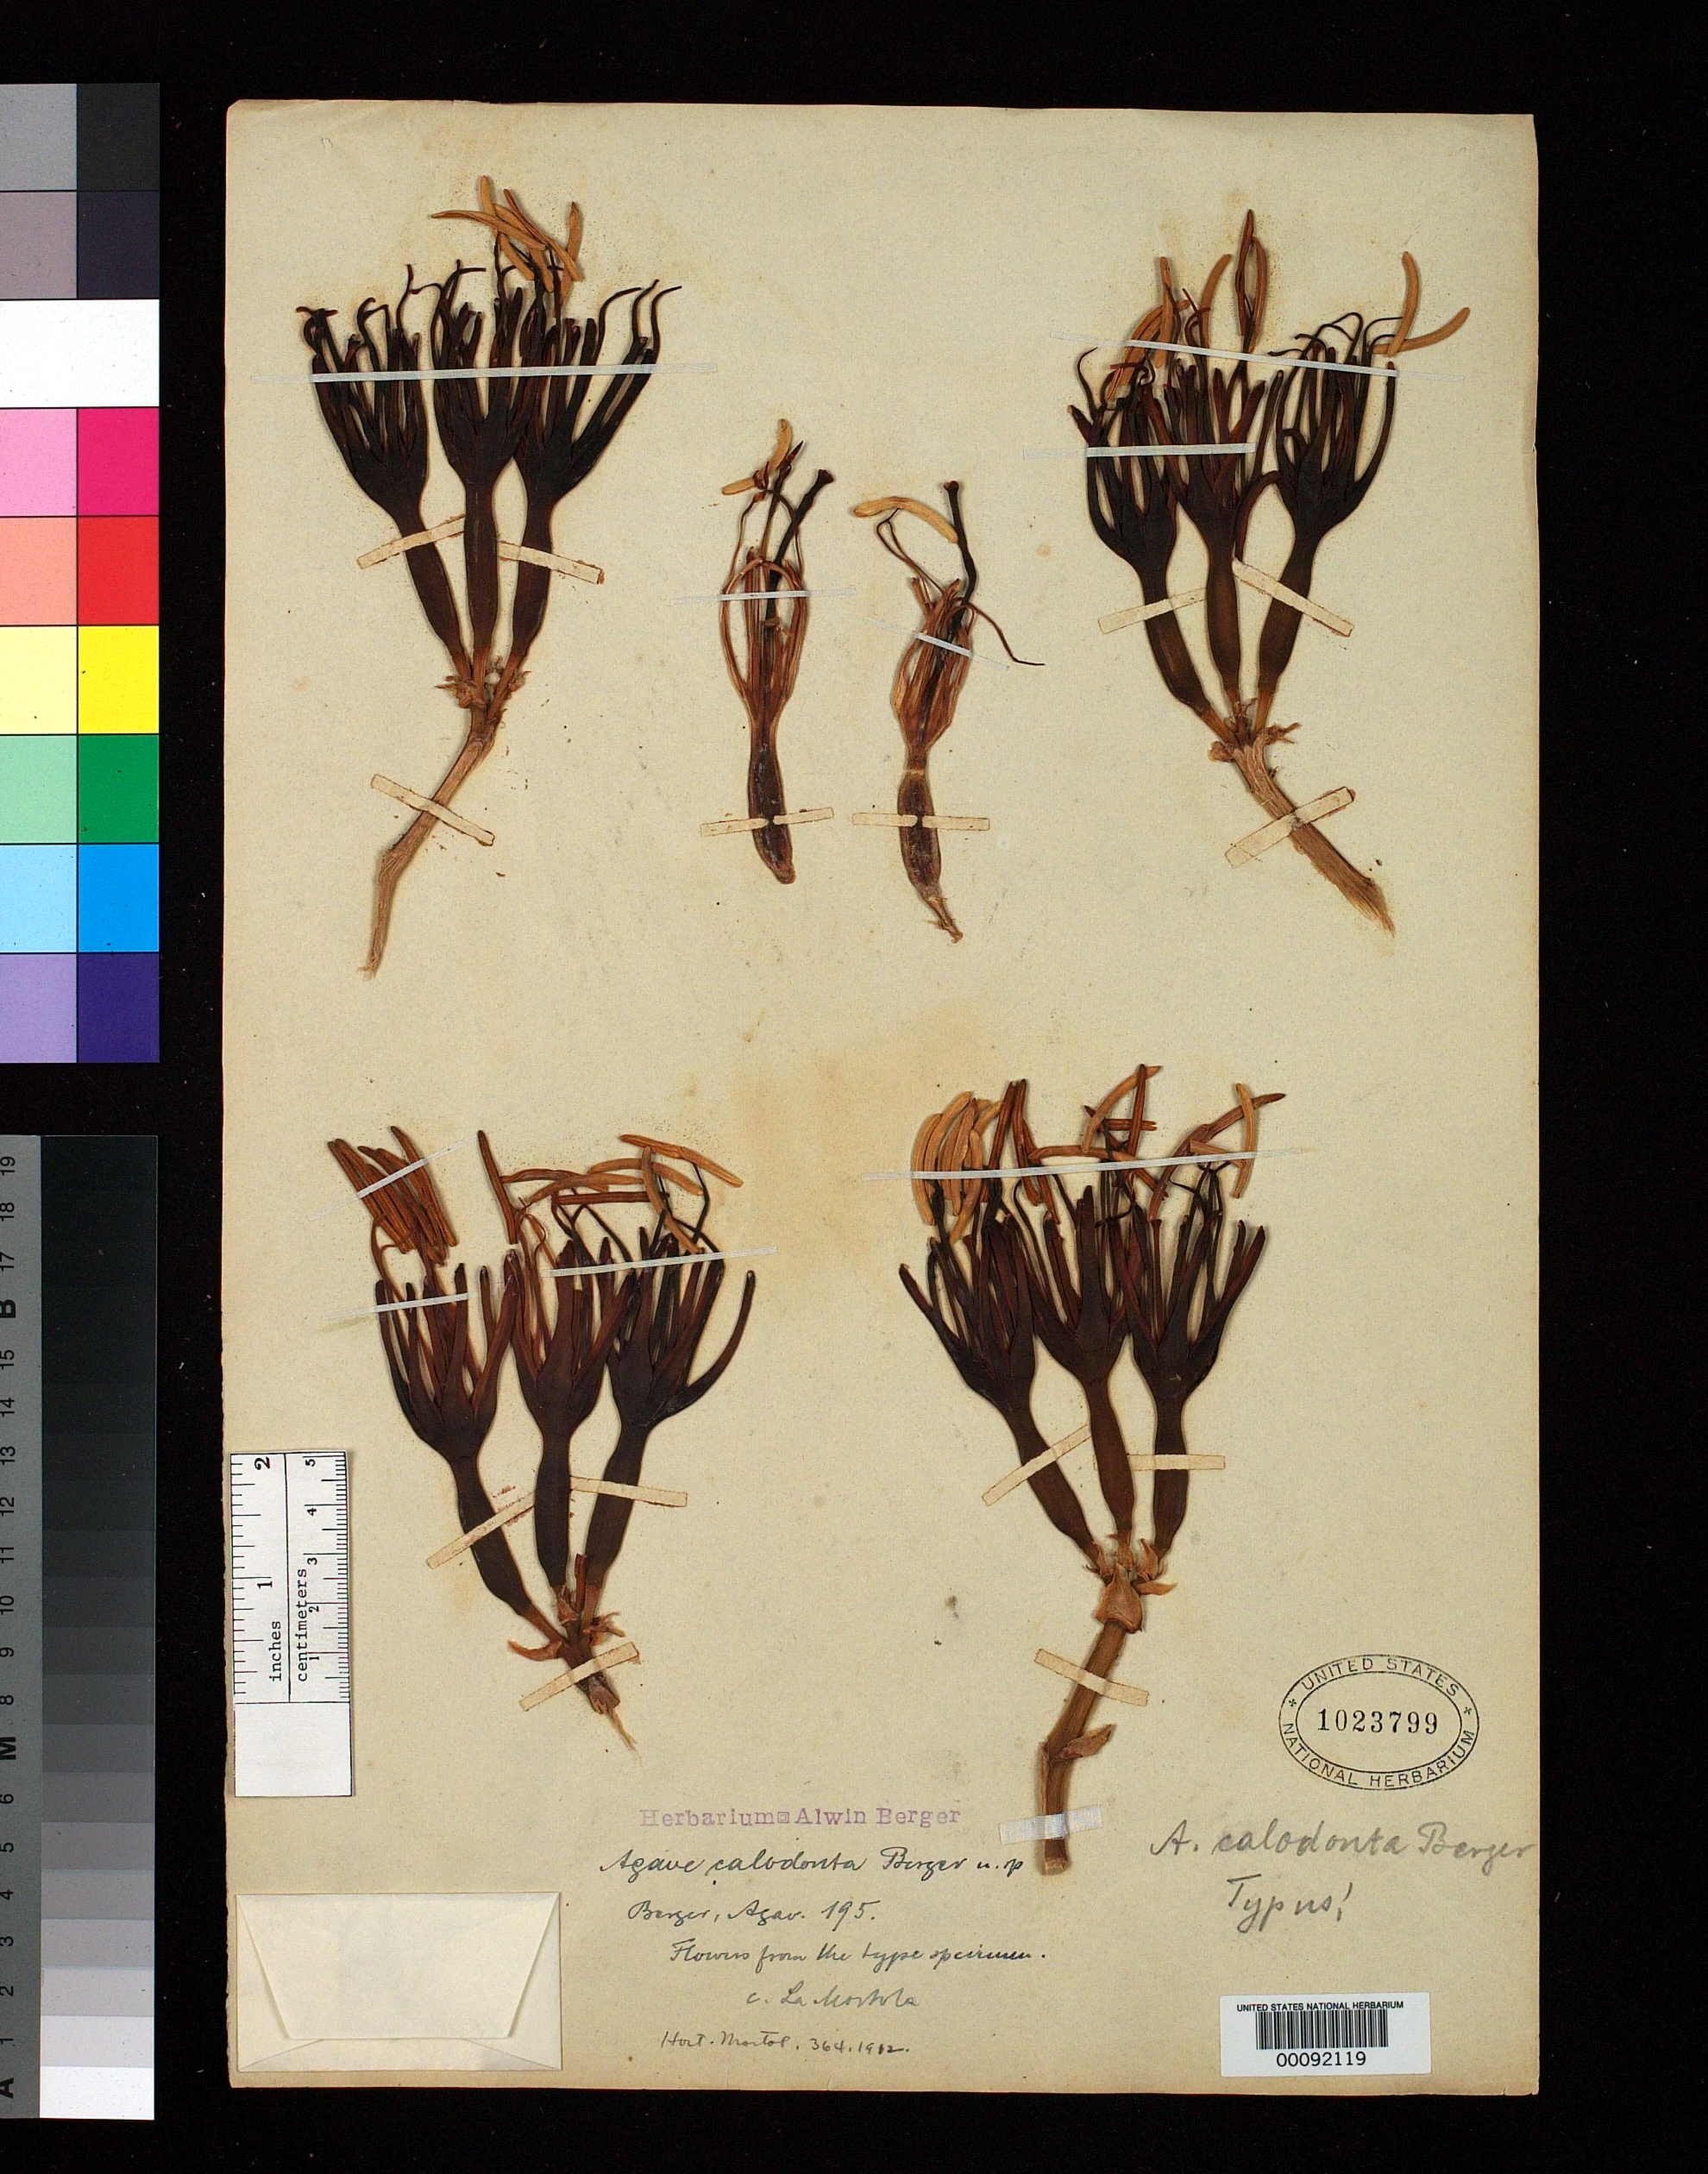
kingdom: Plantae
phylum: Tracheophyta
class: Liliopsida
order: Asparagales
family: Asparagaceae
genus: Agave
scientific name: Agave calodonta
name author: A. Berger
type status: Type Collection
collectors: A. Berger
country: Mexico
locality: Cult. at La Mortola, Italy.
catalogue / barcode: US 1023799